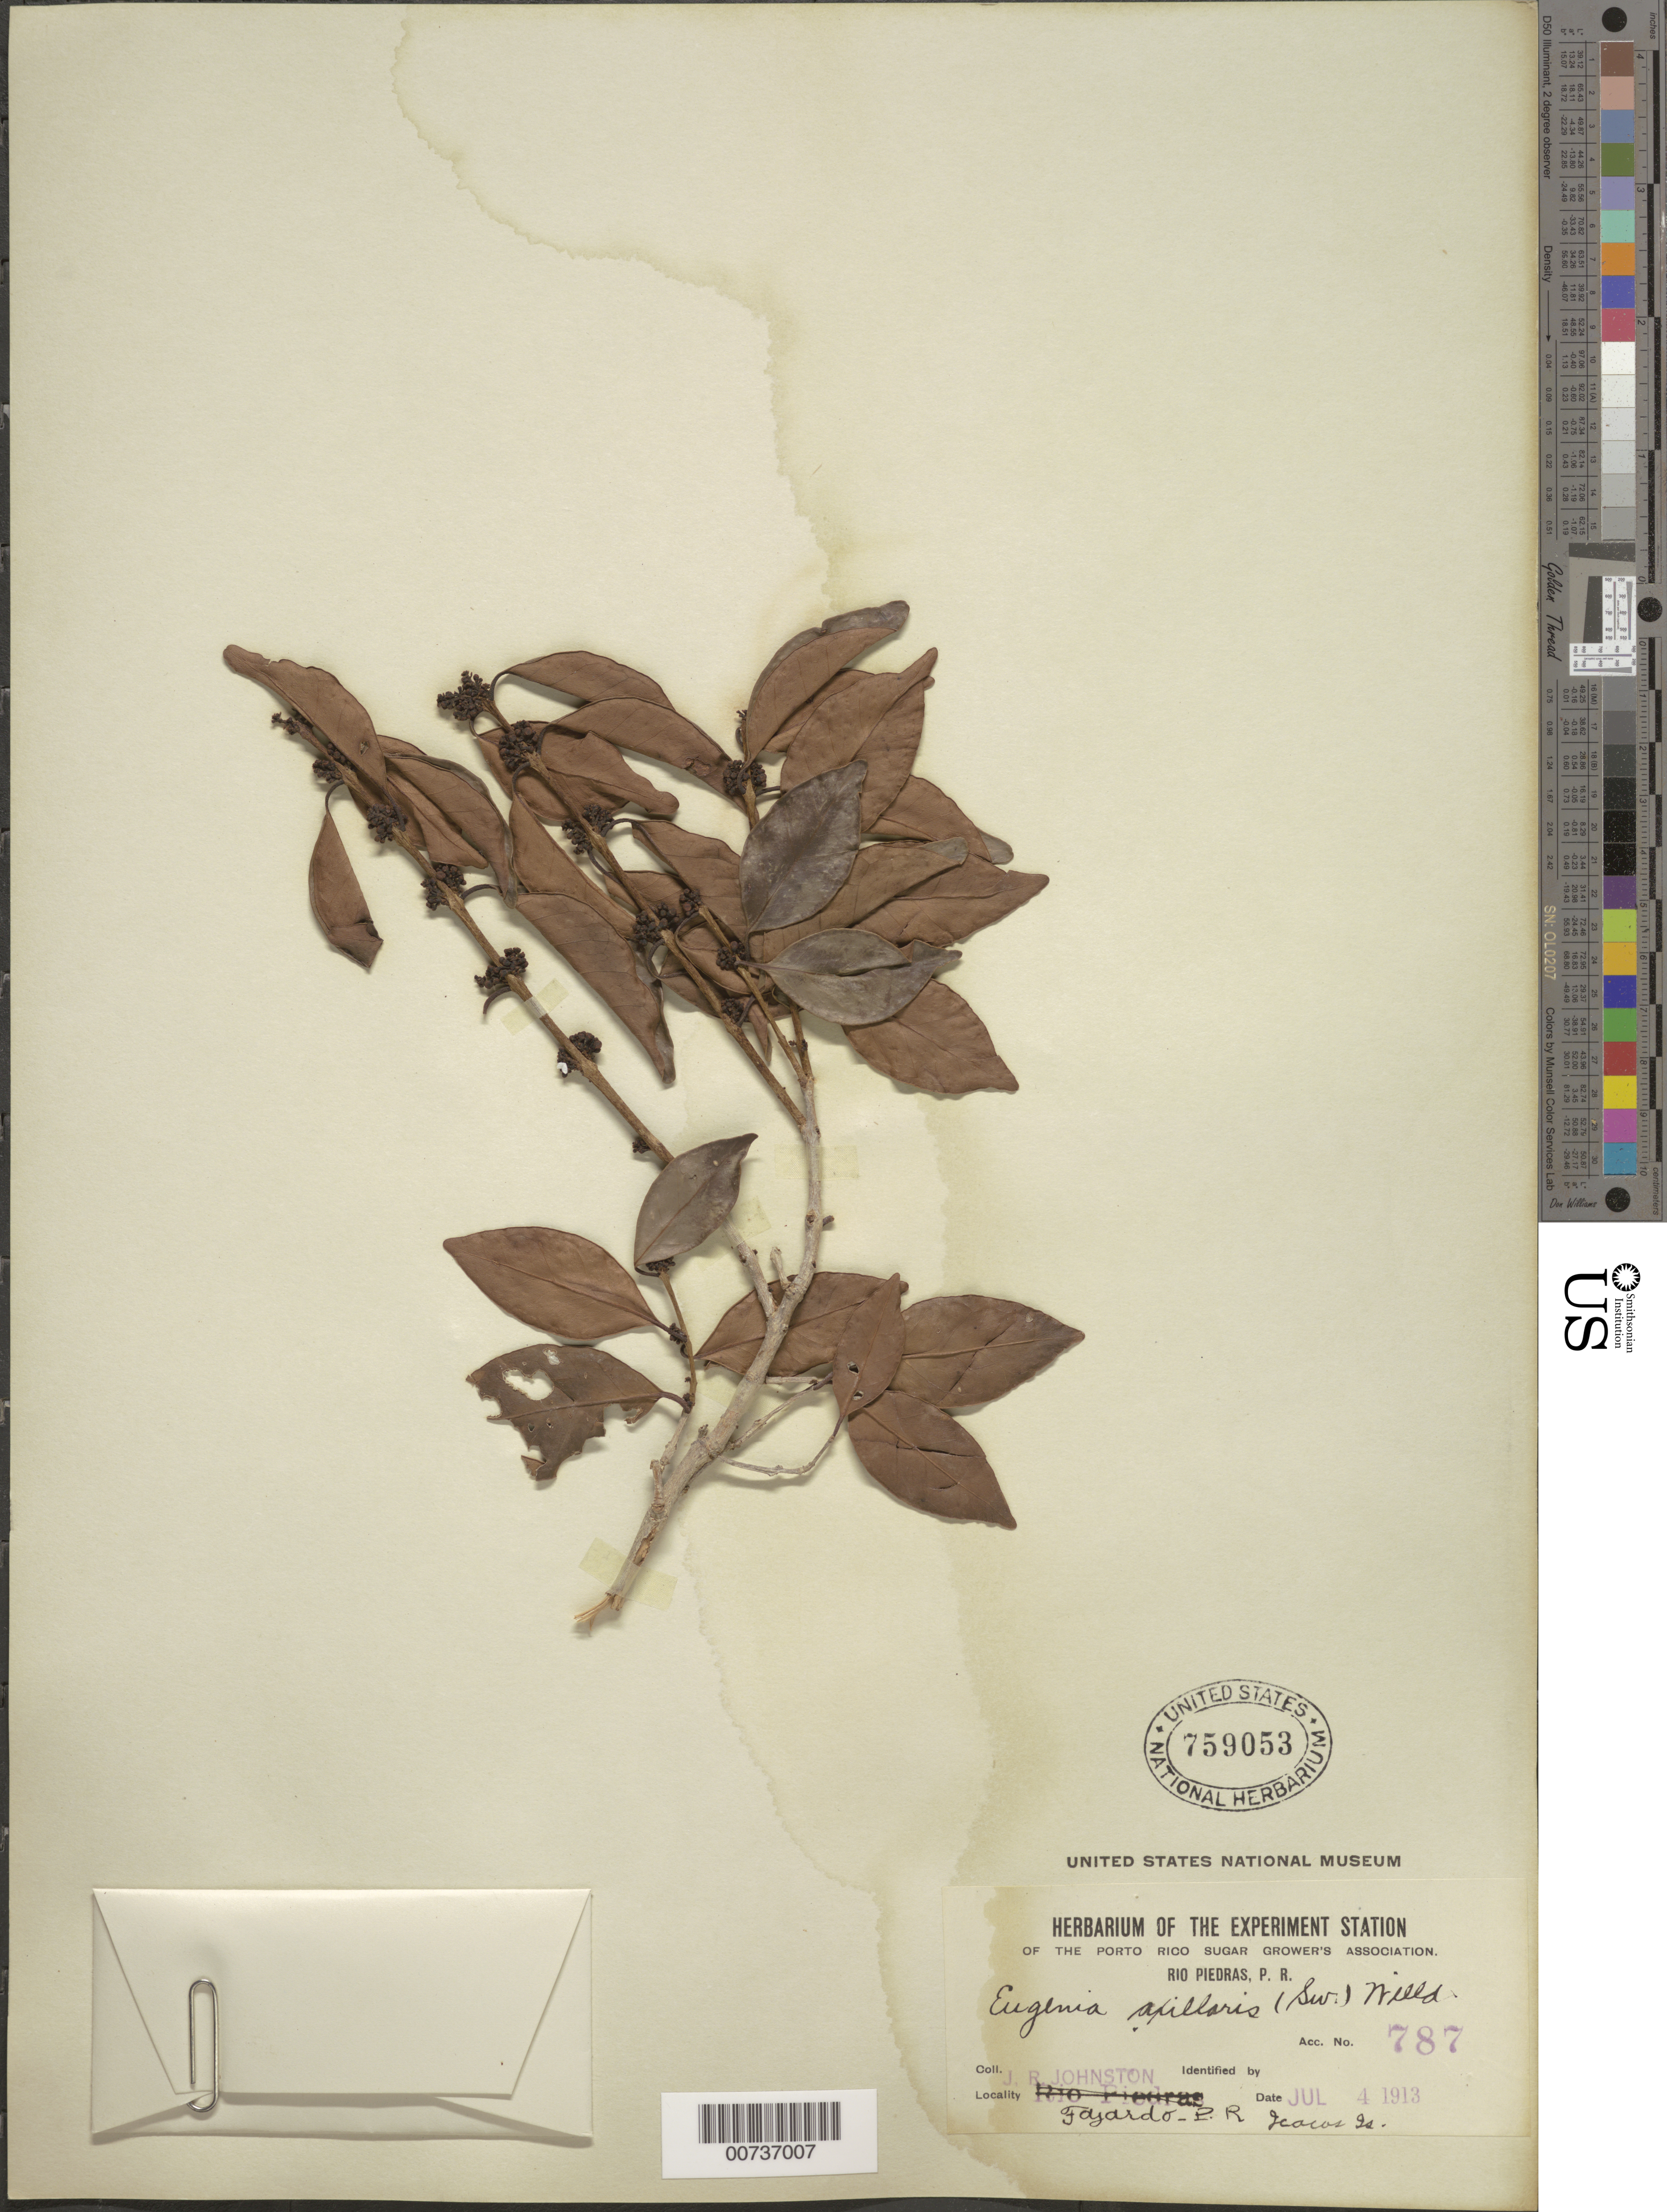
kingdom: Plantae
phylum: Tracheophyta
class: Magnoliopsida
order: Myrtales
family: Myrtaceae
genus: Eugenia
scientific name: Eugenia axillaris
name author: (Sw.) Willd.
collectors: J. Johnston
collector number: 787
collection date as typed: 04 Jul 1913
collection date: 1913-07-04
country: Puerto Rico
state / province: Fajardo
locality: Fajardo, Icacos Is.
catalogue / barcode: US 759053